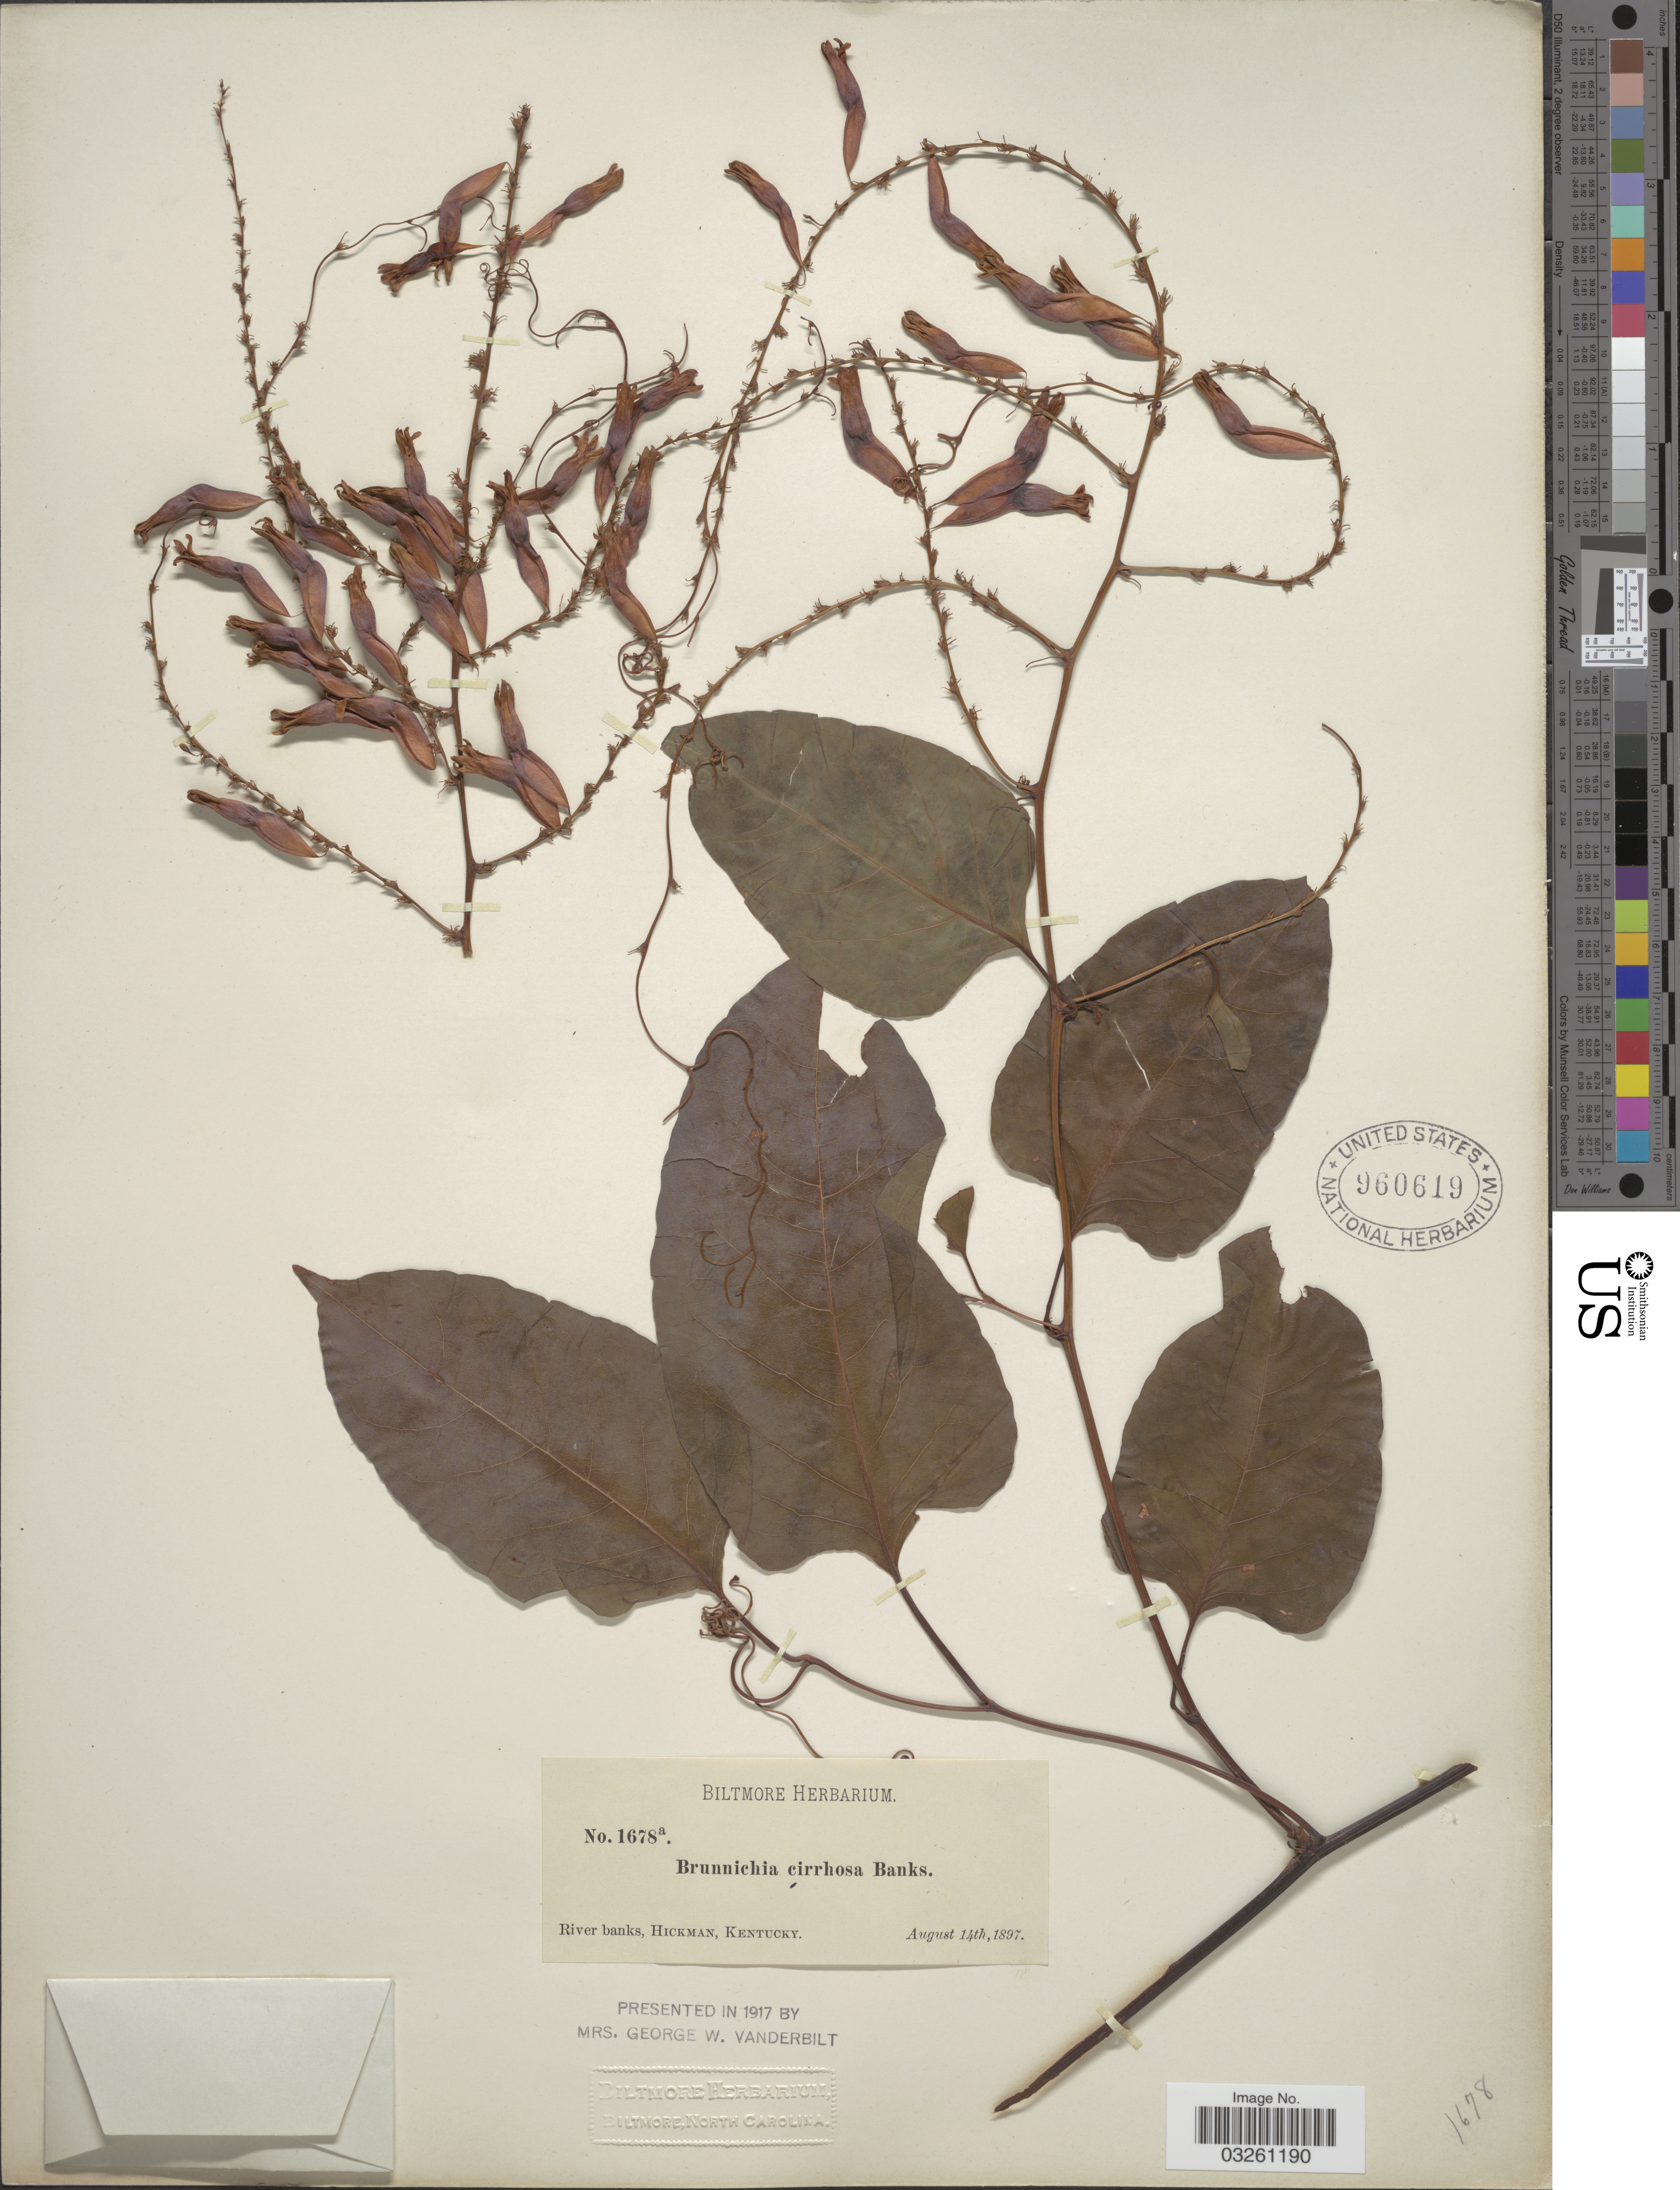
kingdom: Plantae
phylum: Tracheophyta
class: Magnoliopsida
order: Caryophyllales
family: Polygonaceae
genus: Brunnichia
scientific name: Brunnichia cirrhosa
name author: Gaertn.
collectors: ex herb. Biltmore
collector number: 1678a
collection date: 1897-08-14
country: United States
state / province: Kentucky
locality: River banks, Hickman.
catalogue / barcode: US 960619